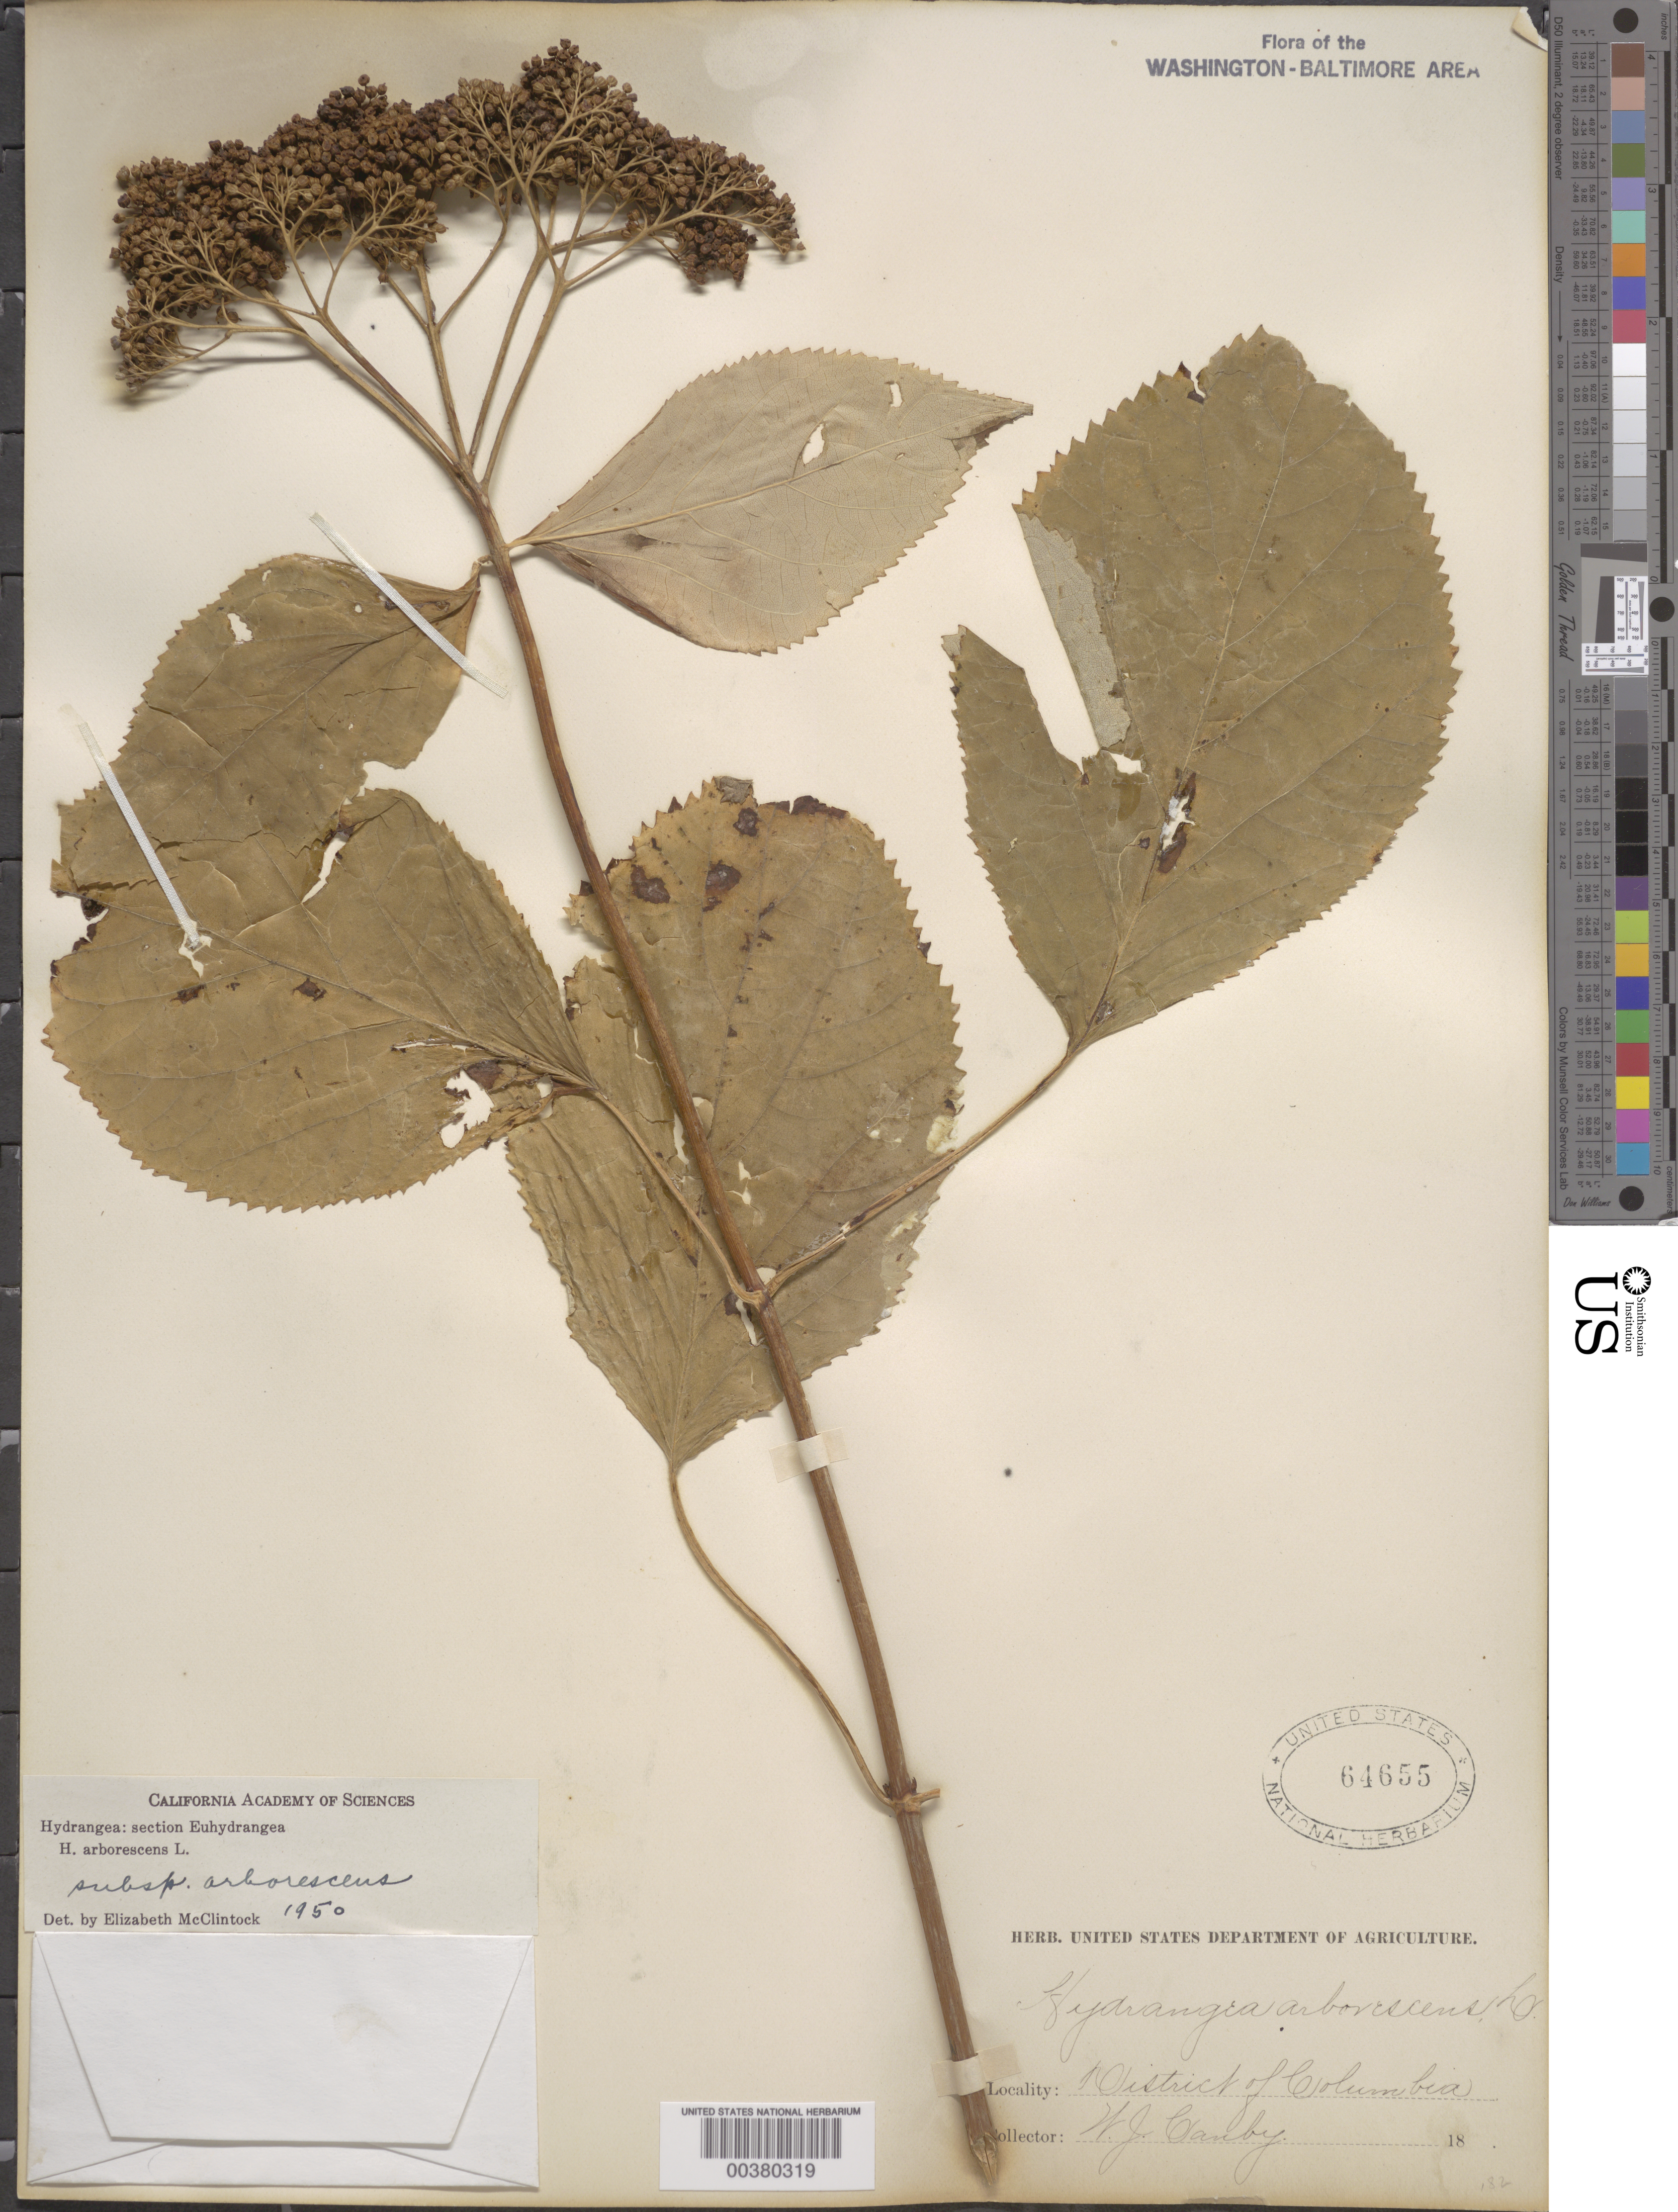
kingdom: Plantae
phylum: Tracheophyta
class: Magnoliopsida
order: Cornales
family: Hydrangeaceae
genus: Hydrangea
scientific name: Hydrangea arborescens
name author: L.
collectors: W. Canby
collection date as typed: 18--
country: United States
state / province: District of Columbia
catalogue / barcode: US 64655